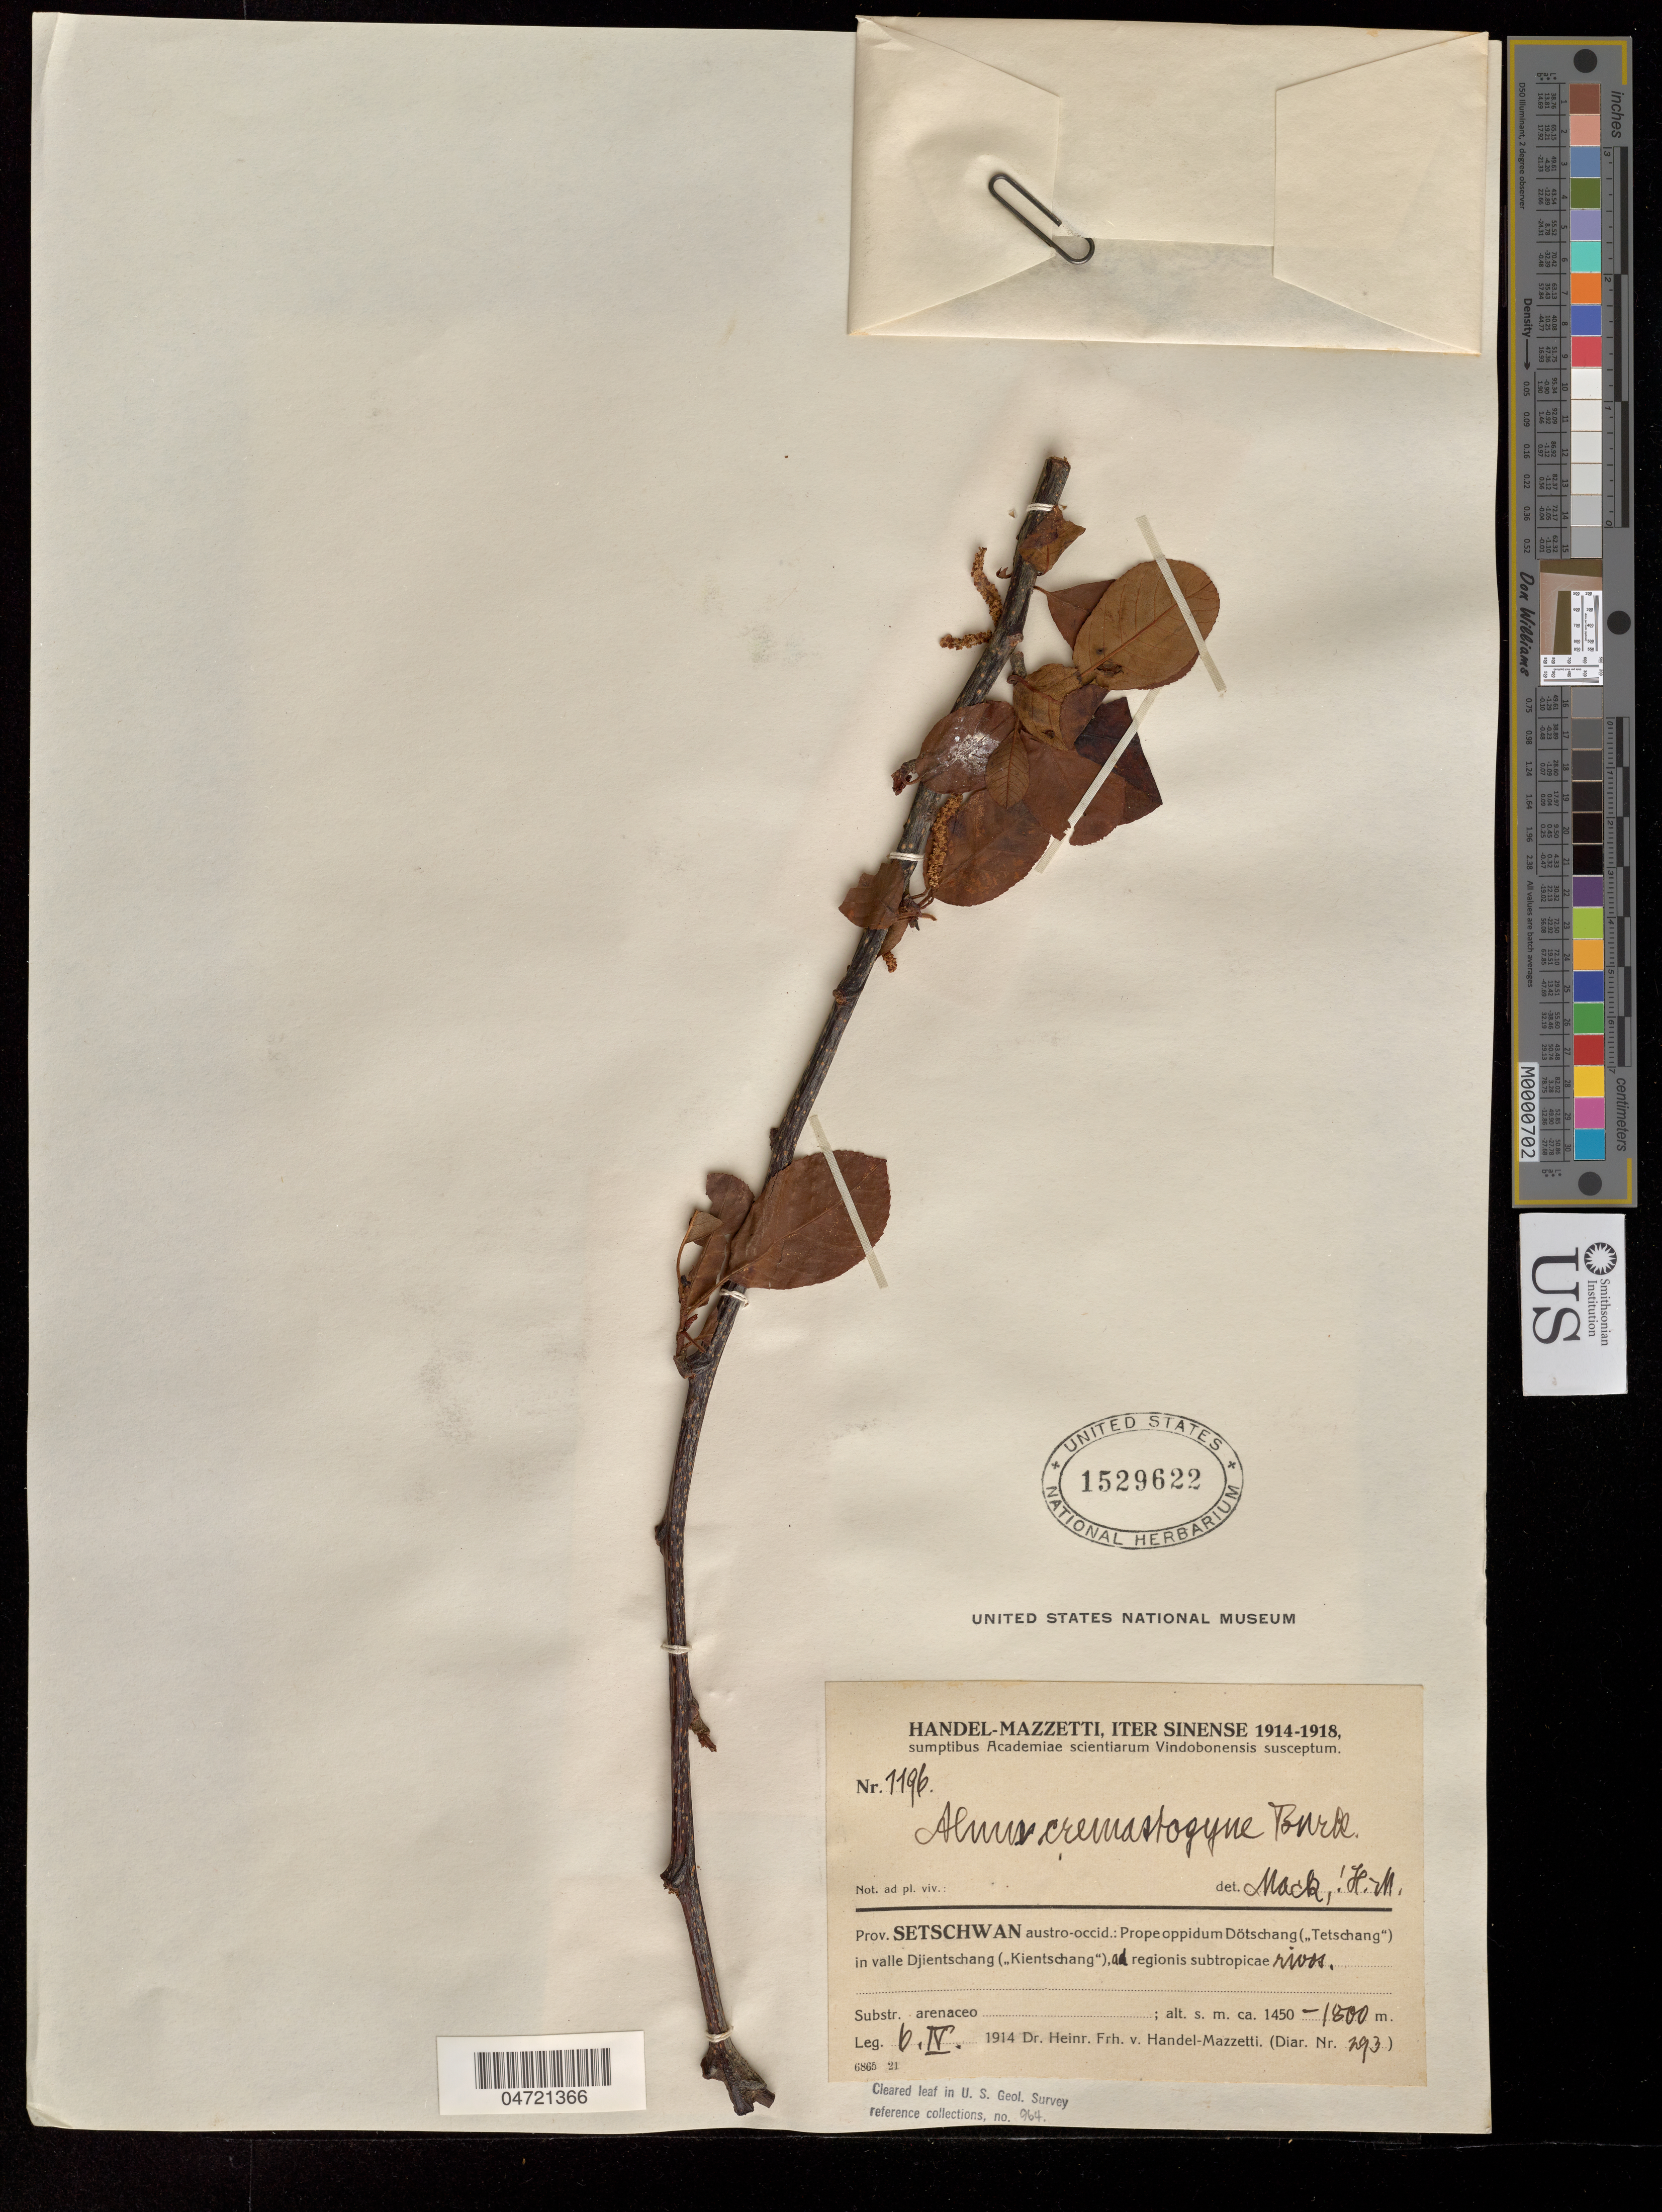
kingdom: Plantae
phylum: Tracheophyta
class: Magnoliopsida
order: Fagales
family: Betulaceae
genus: Alnus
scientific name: Alnus cremastogyne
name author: Burkill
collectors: H. Handel-Mazzetti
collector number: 1196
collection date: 1914-04-06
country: China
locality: Prov. Setschwan austro-occid.: prope oppidum Dotschang (,,Tetschang") in valle Sjientschang (,,Kientschang"), in regionis subtropicae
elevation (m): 160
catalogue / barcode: US 1529622